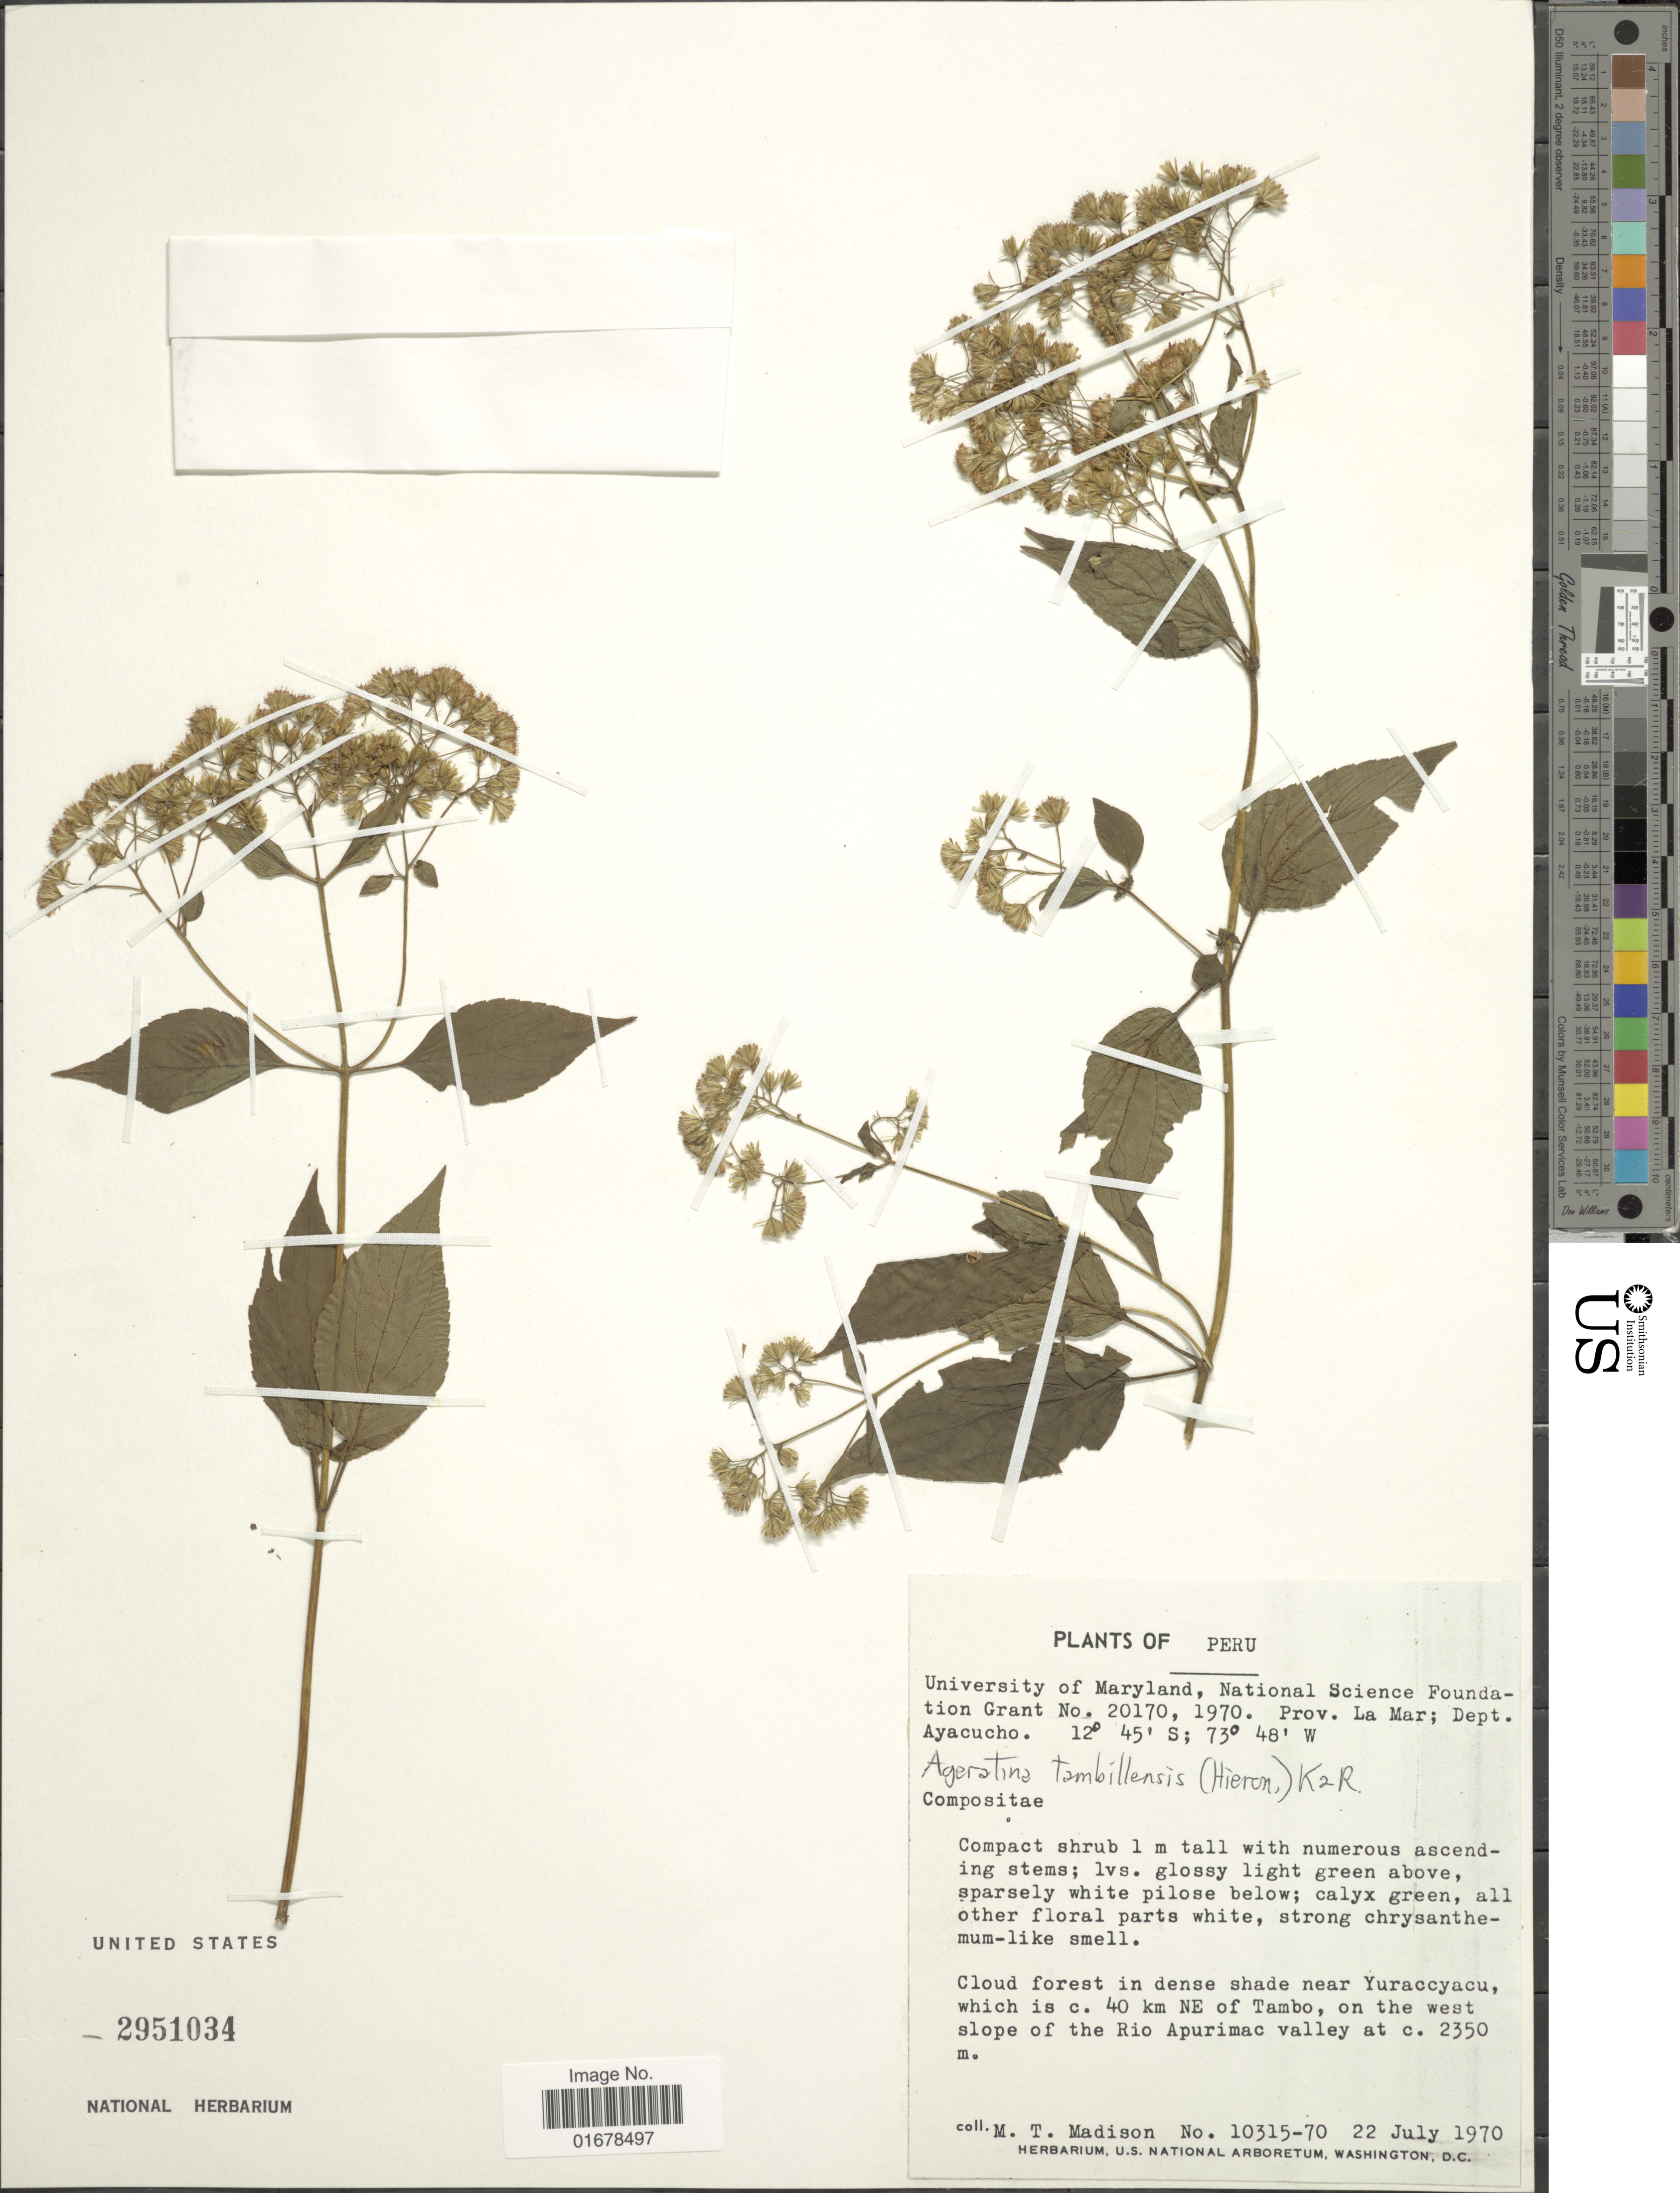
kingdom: Plantae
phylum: Tracheophyta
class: Magnoliopsida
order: Asterales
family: Asteraceae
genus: Ageratina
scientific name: Ageratina tambillensis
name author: (Hieron.) R.M. King & H. Rob.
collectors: M. T. Madison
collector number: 10315-70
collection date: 1970-07-22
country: Peru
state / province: Ayacucho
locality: University of Maryland, National Science Foundation Grant No. 20170, 1970, Prov. La Mar, Dept. Ayacucho, Cloud forest in dense shade near Yuraccyacu, which is 40 km NE of Tambo, on the west slope of the Rio Apurimac valley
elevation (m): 2350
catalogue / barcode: US 2951034